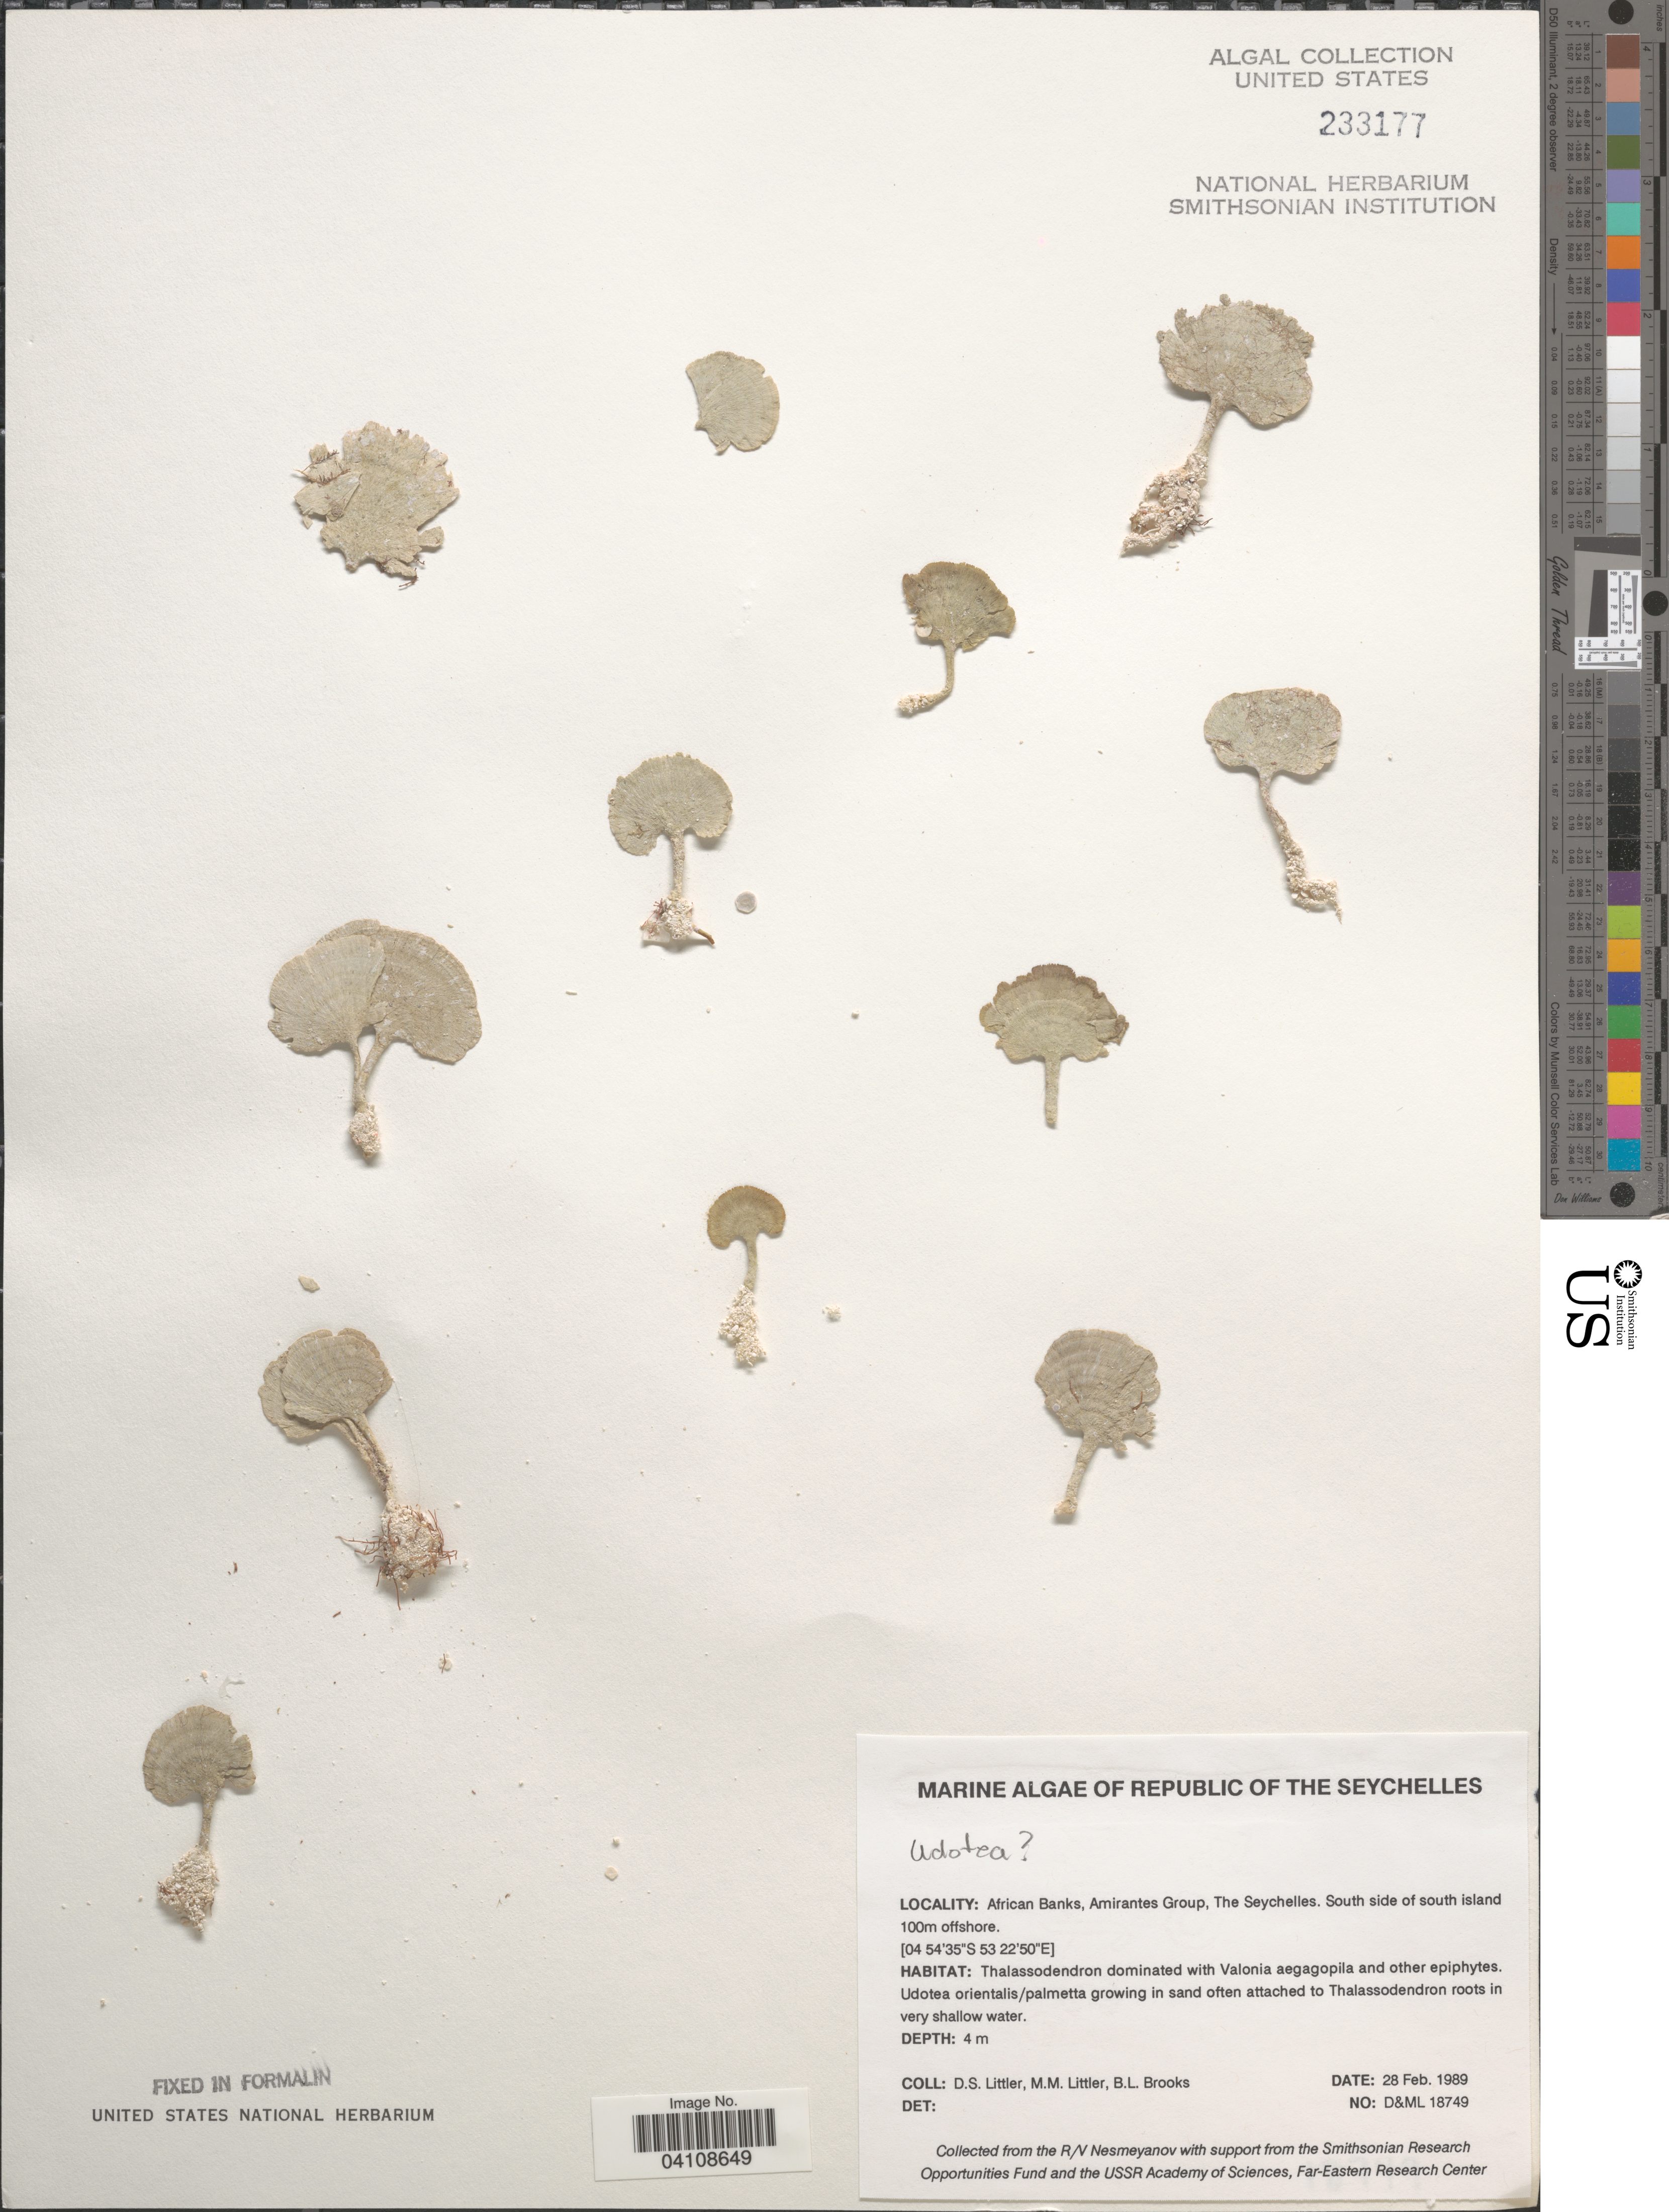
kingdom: Plantae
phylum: Chlorophyta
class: Ulvophyceae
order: Bryopsidales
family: Udoteaceae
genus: Udotea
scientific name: Udotea sp.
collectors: D. S. Littler & B. Brooks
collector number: D&ML18749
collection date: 1989-02-28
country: Seychelles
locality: Republic of The Seychelles. African Banks, Amirantes Group. South side of south island 100m offshore.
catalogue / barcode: US 233177